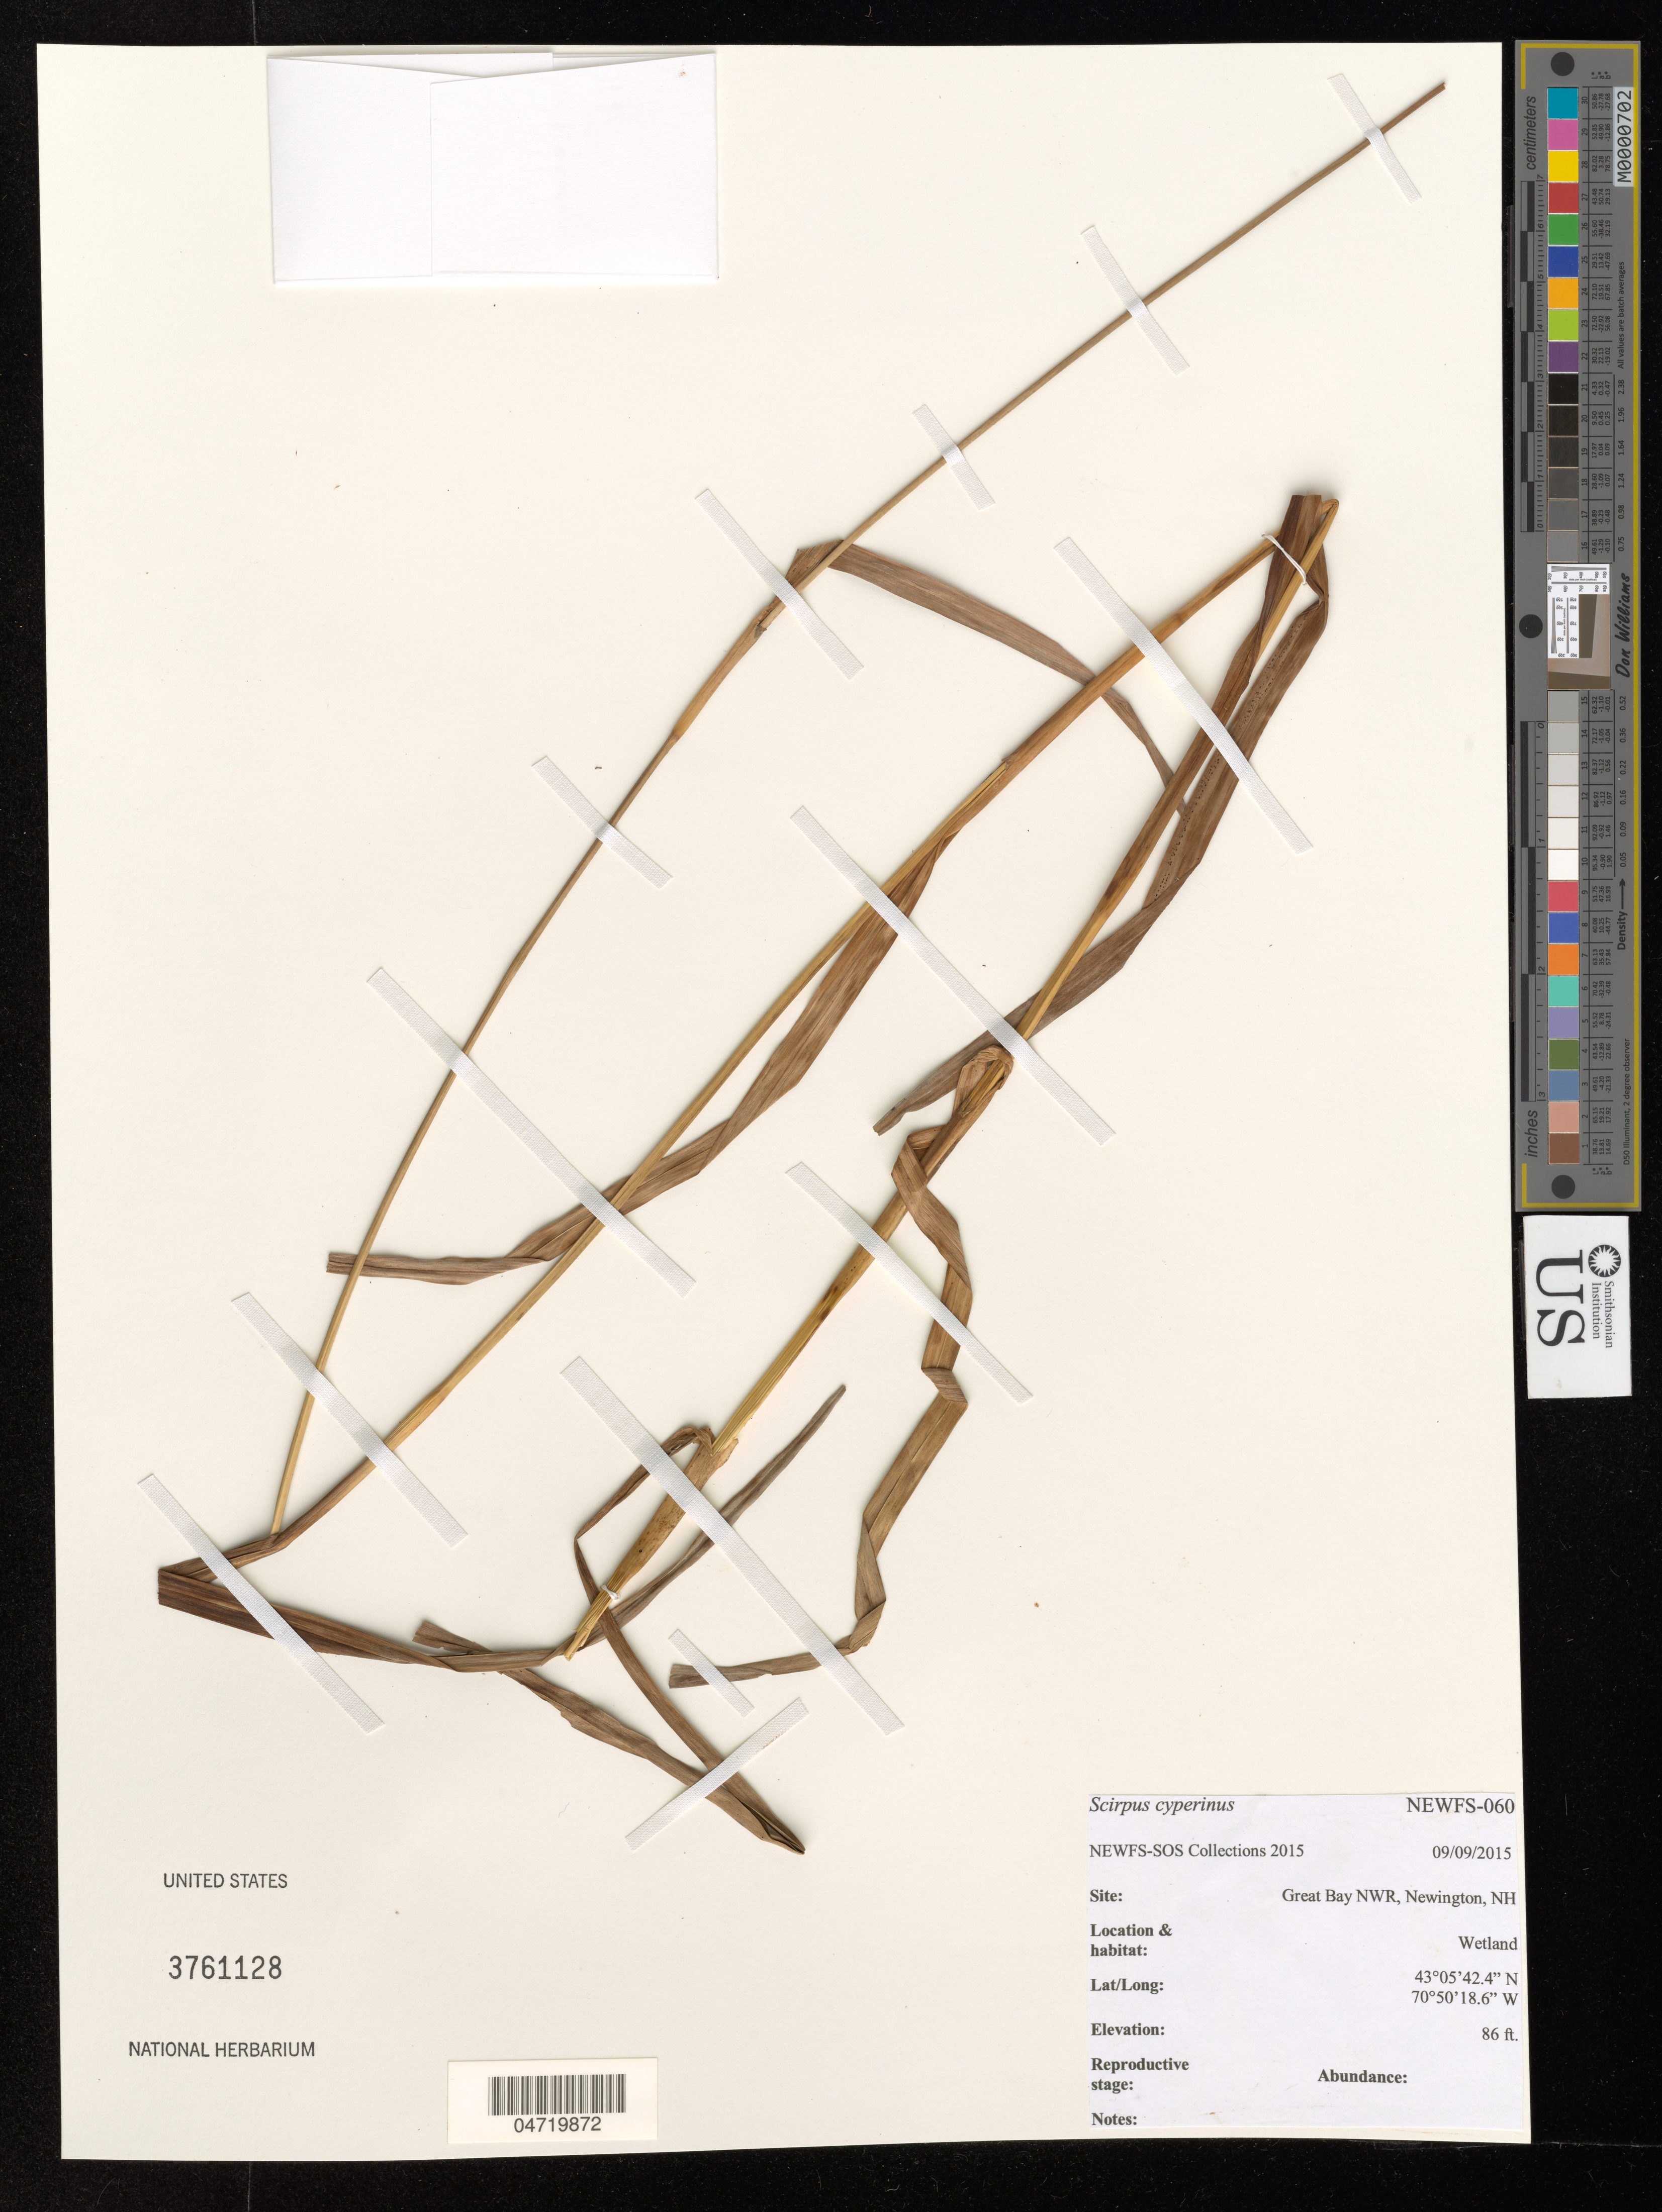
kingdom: Plantae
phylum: Tracheophyta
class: Liliopsida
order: Poales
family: Cyperaceae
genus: Scirpus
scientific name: Scirpus cyperinus (L.) Kunth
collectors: NEWFS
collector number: NEWFS-060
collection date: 2015-09-09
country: United States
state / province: New Hampshire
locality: Great Bay NWR, Newington.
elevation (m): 26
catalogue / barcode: US 3761128